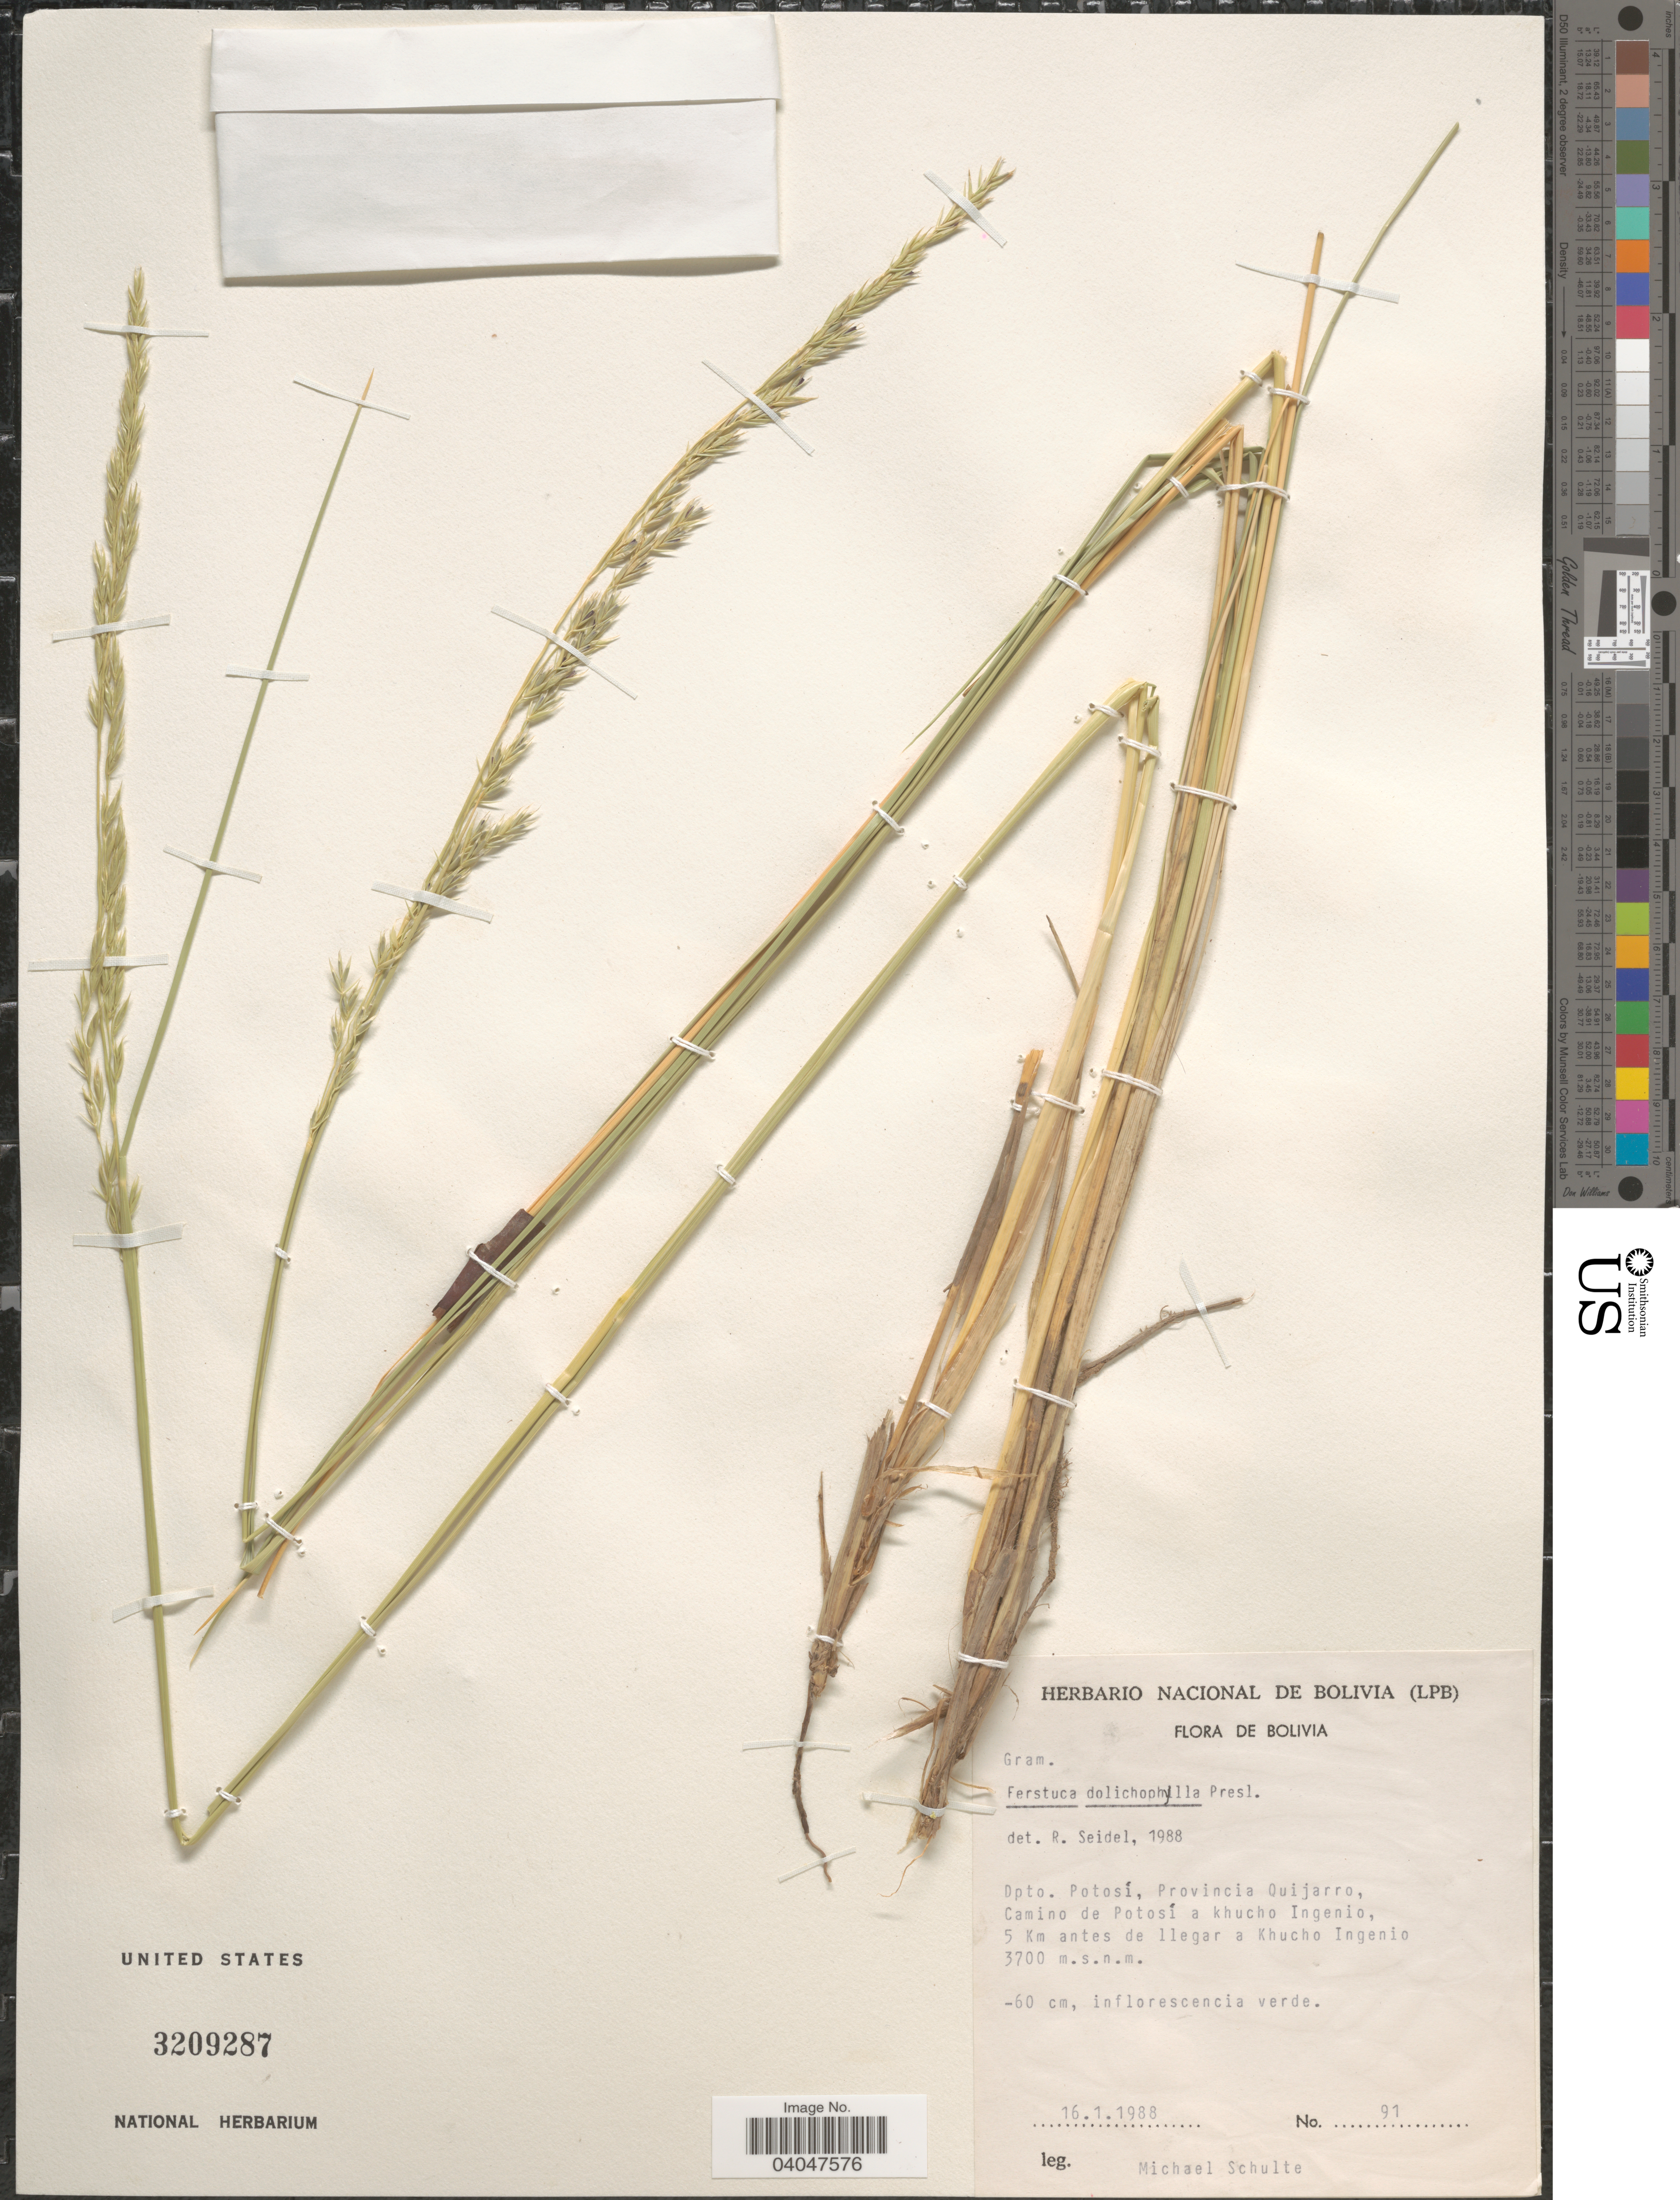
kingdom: Plantae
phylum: Tracheophyta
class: Liliopsida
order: Poales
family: Poaceae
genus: Festuca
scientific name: Festuca dolichophylla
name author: J. Presl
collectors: M. Schulte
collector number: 91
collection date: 1988-01-16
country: Bolivia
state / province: Potosi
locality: Dpto. Potosí, Provincia Quijarro, Camino de Potosí a khucho Ingenio, 5 Km antes de llegar a Khucho Ingenio.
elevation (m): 3700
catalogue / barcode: US 3209287